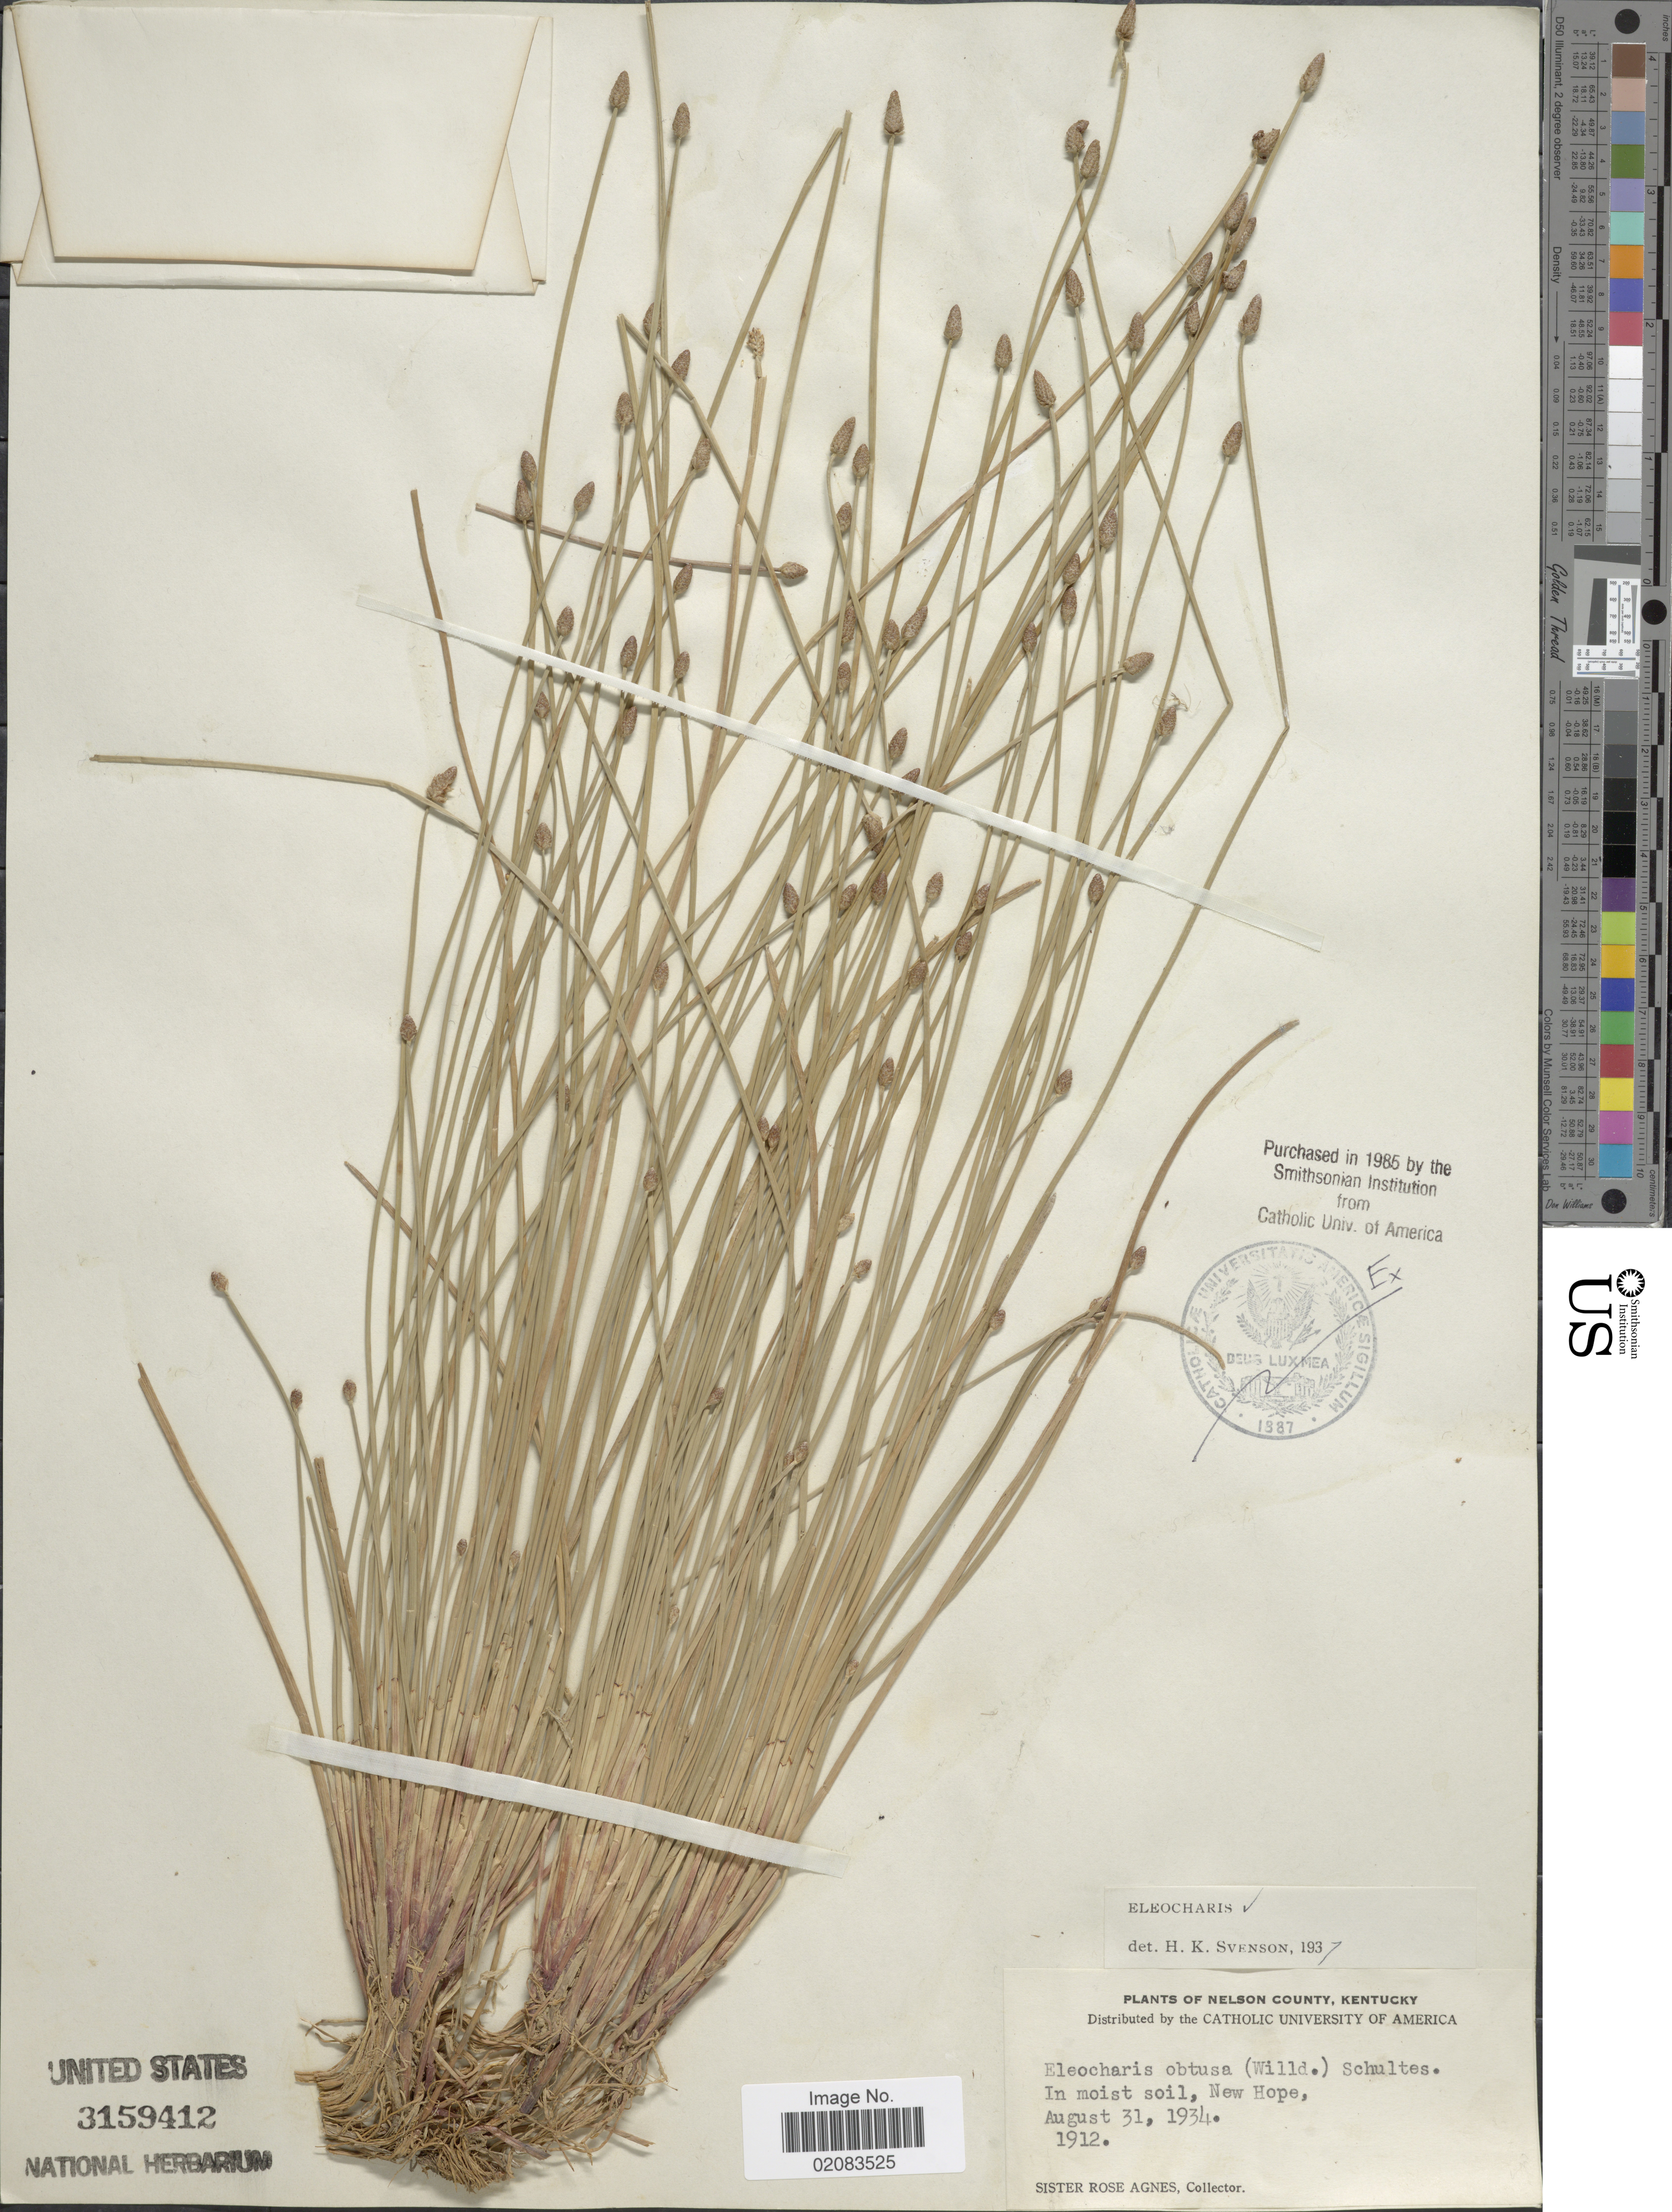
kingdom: Plantae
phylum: Tracheophyta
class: Liliopsida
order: Poales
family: Cyperaceae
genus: Eleocharis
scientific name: Eleocharis obtusa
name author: (Willd.) Schult.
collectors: Sister Rose Agnes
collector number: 1912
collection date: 1934-08-31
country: United States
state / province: Kentucky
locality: Nelson County, In moist soil, New Hope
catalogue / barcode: US 3159412